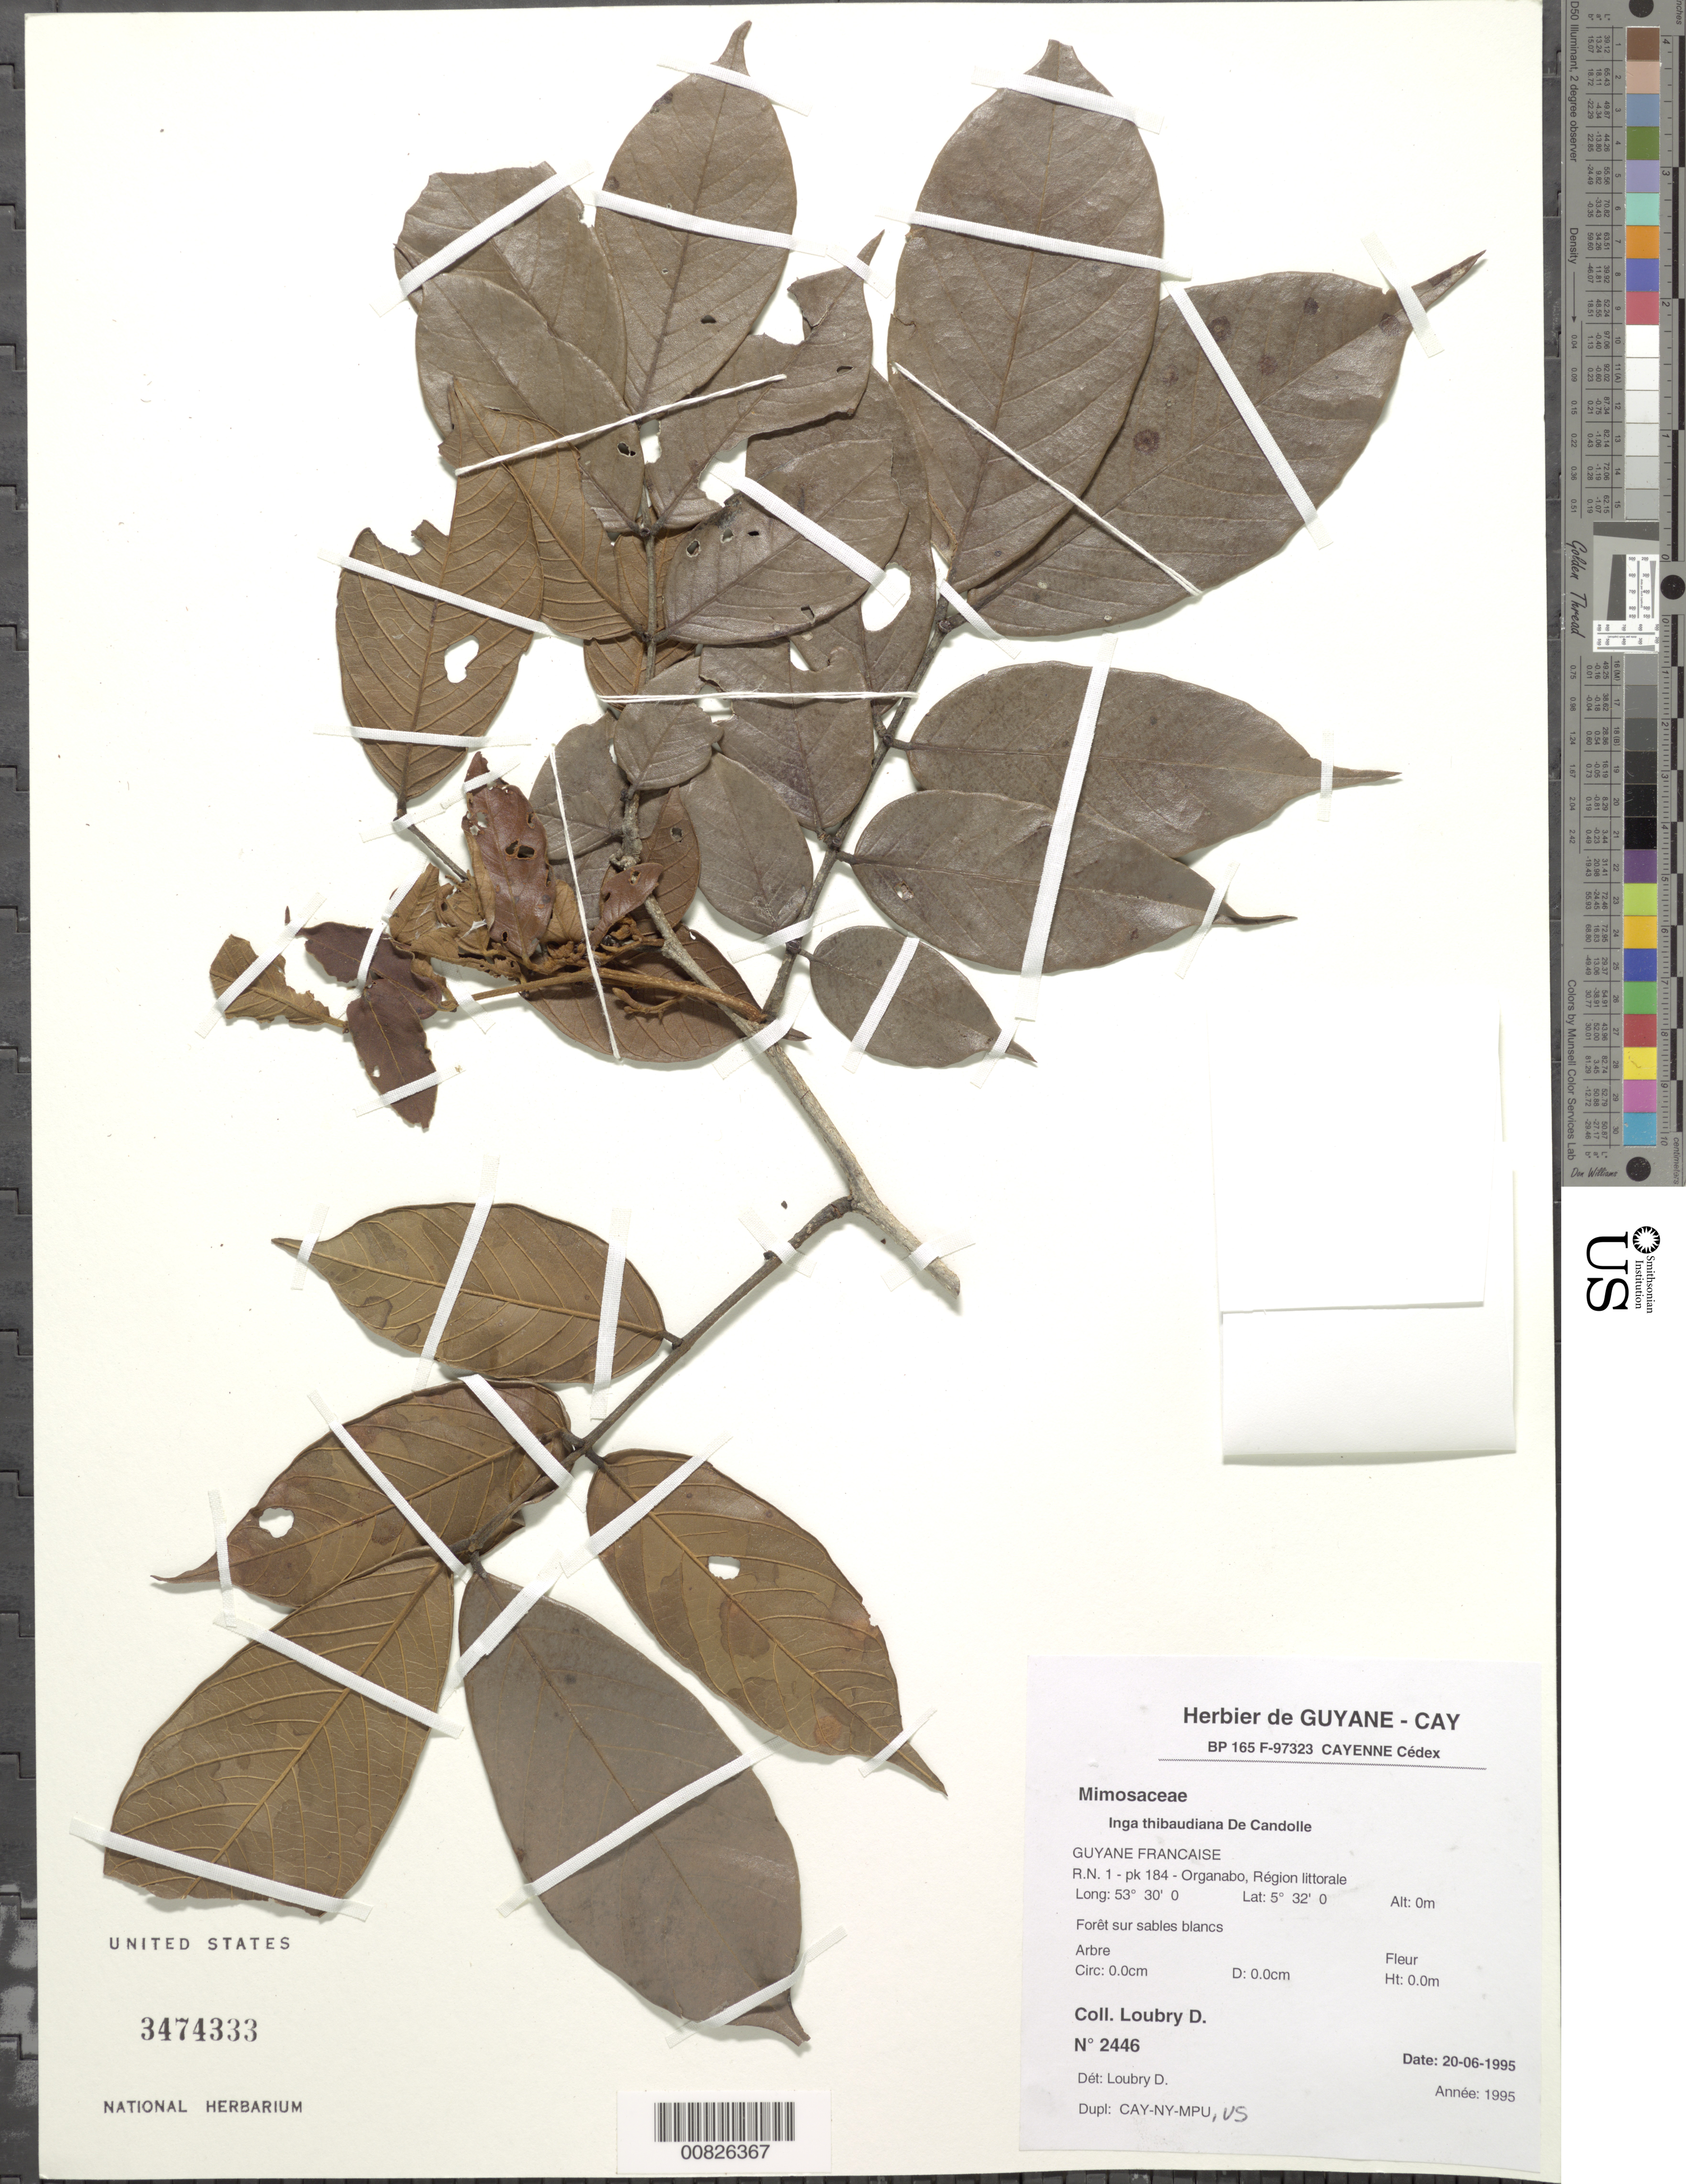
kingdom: Plantae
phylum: Tracheophyta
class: Magnoliopsida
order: Fabales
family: Fabaceae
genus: Inga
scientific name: Inga thibaudiana subsp. thibaudiana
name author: DC.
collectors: D. Loubry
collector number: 2446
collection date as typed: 20-Jun-95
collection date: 1995-06-20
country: French Guiana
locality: Station Pk184/RN1/Organabo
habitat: Forest on white sand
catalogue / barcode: US 3474333